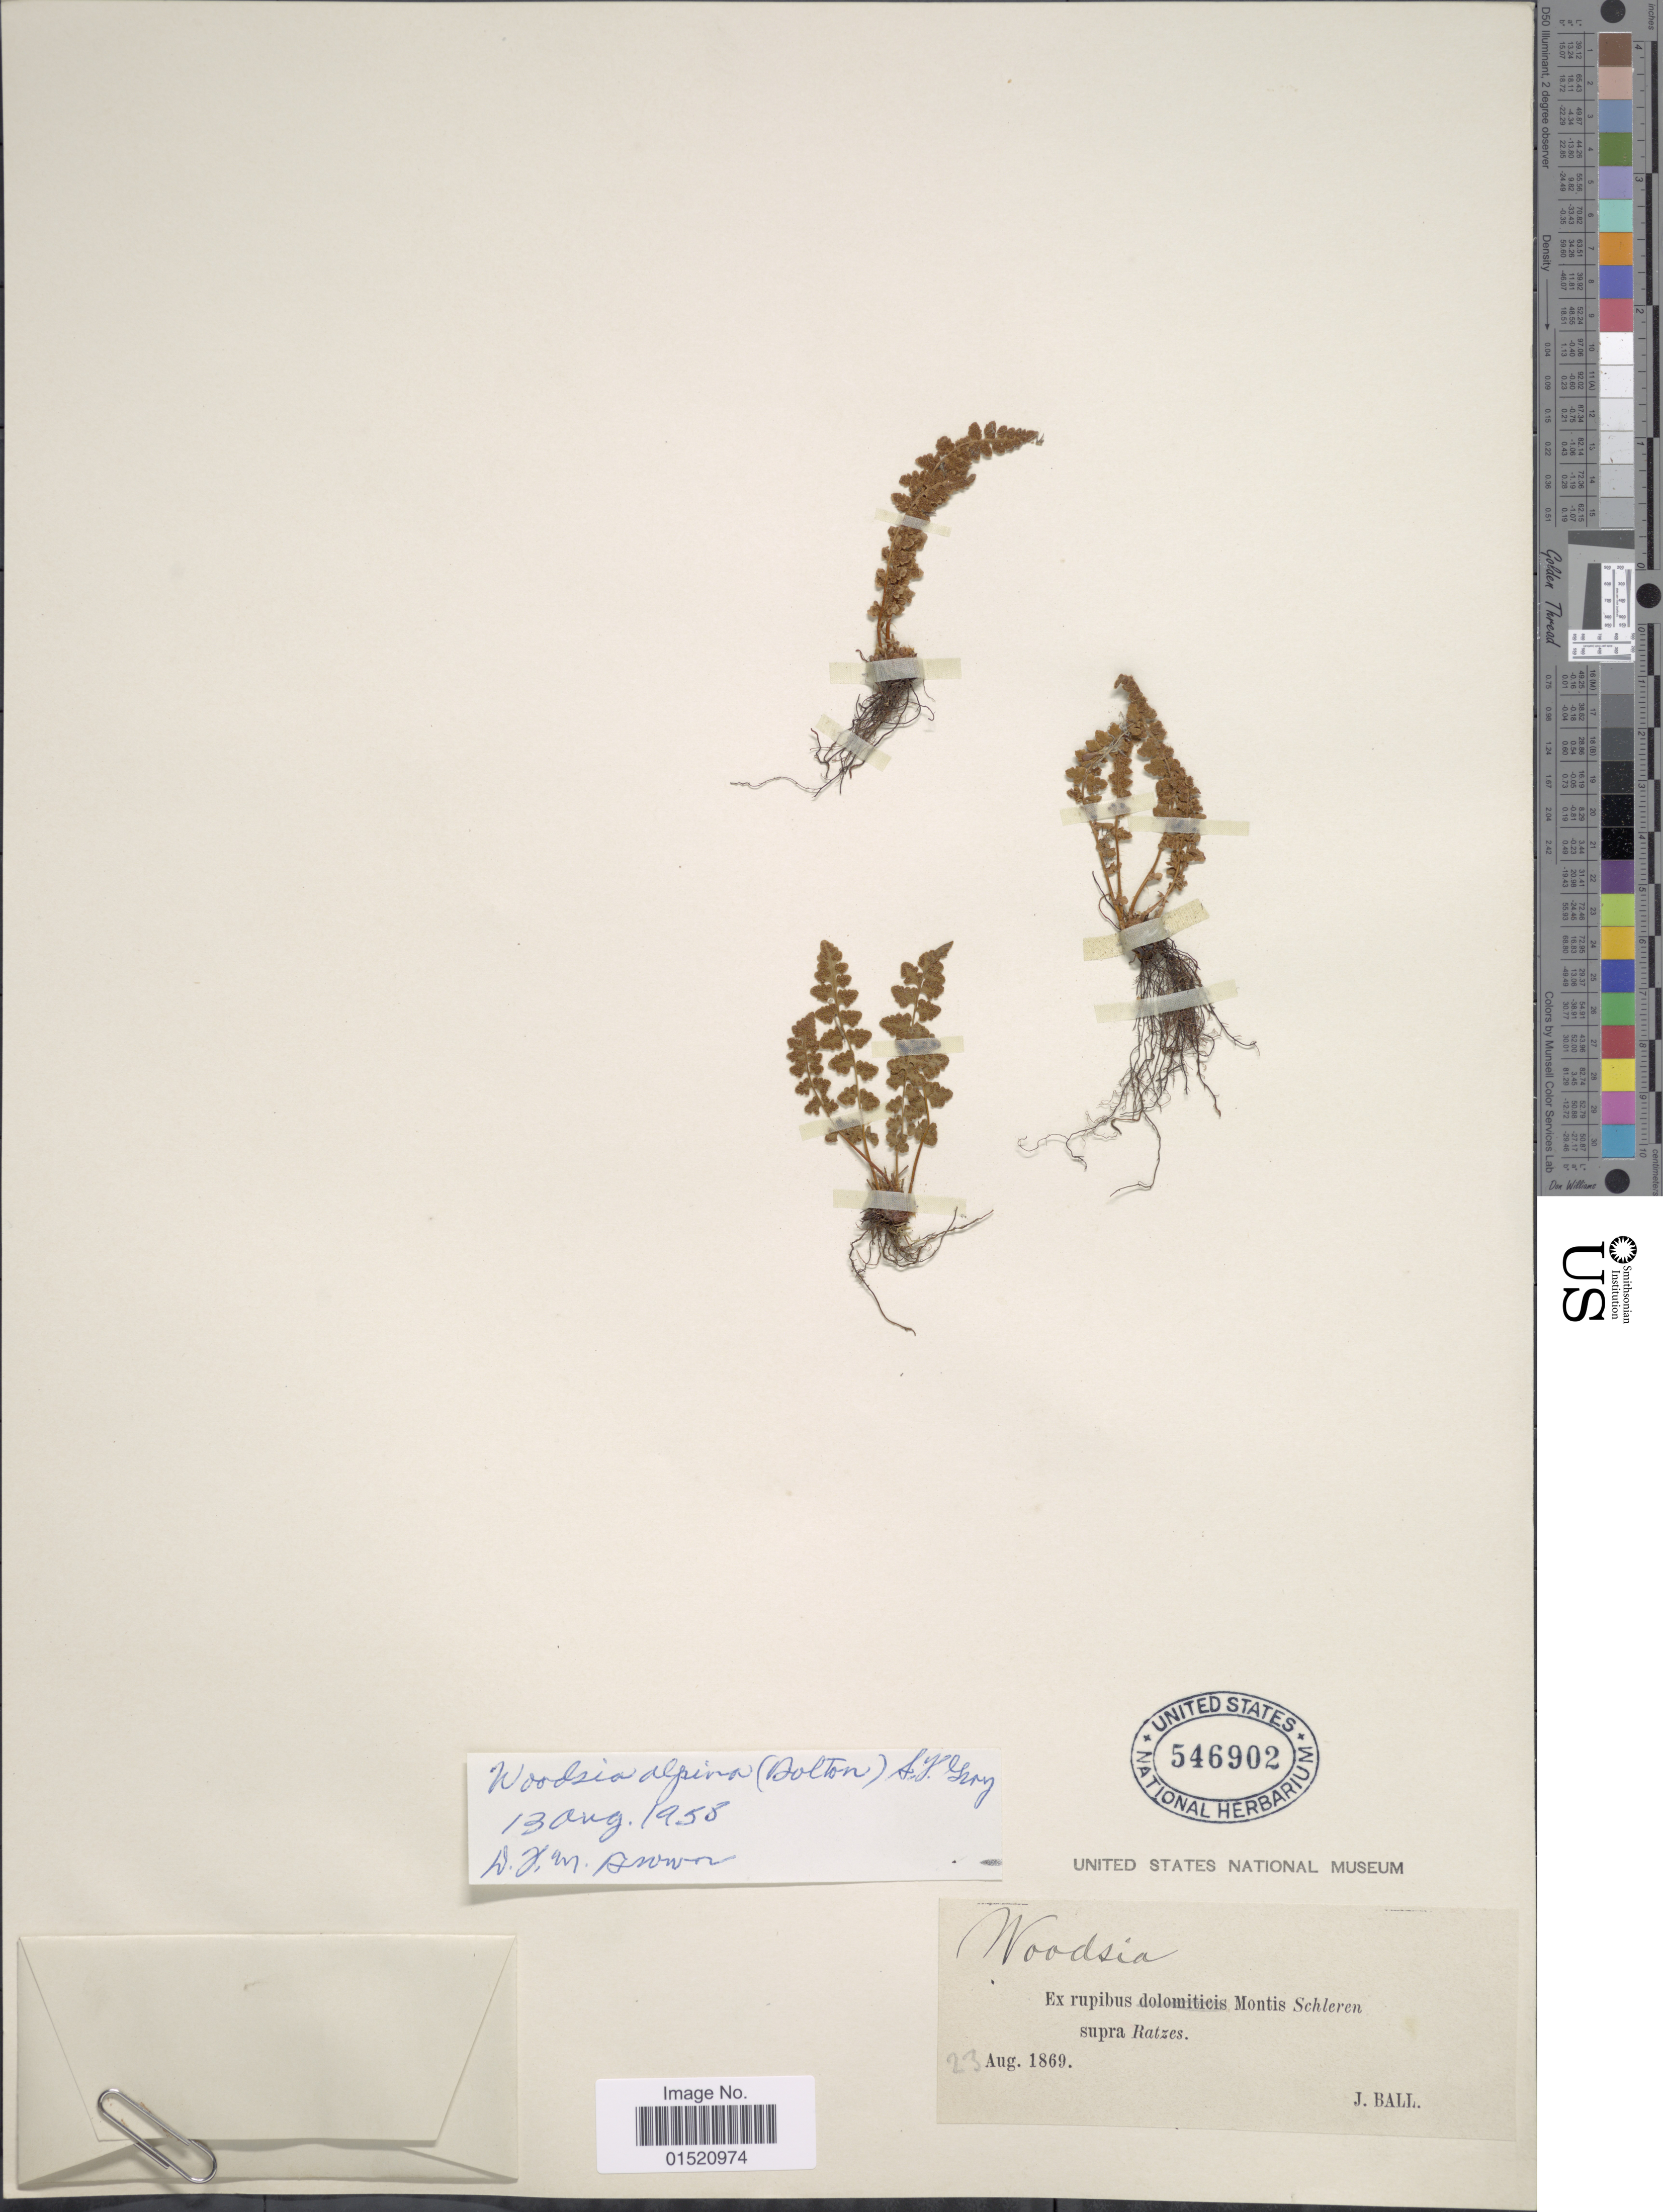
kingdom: Plantae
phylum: Tracheophyta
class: Polypodiopsida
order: Polypodiales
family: Woodsiaceae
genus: Woodsia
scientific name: Woodsia alpina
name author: (Bolton) S.F. Gray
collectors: J. Ball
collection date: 1869-08-23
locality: Supra Ratzes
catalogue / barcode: US 546902